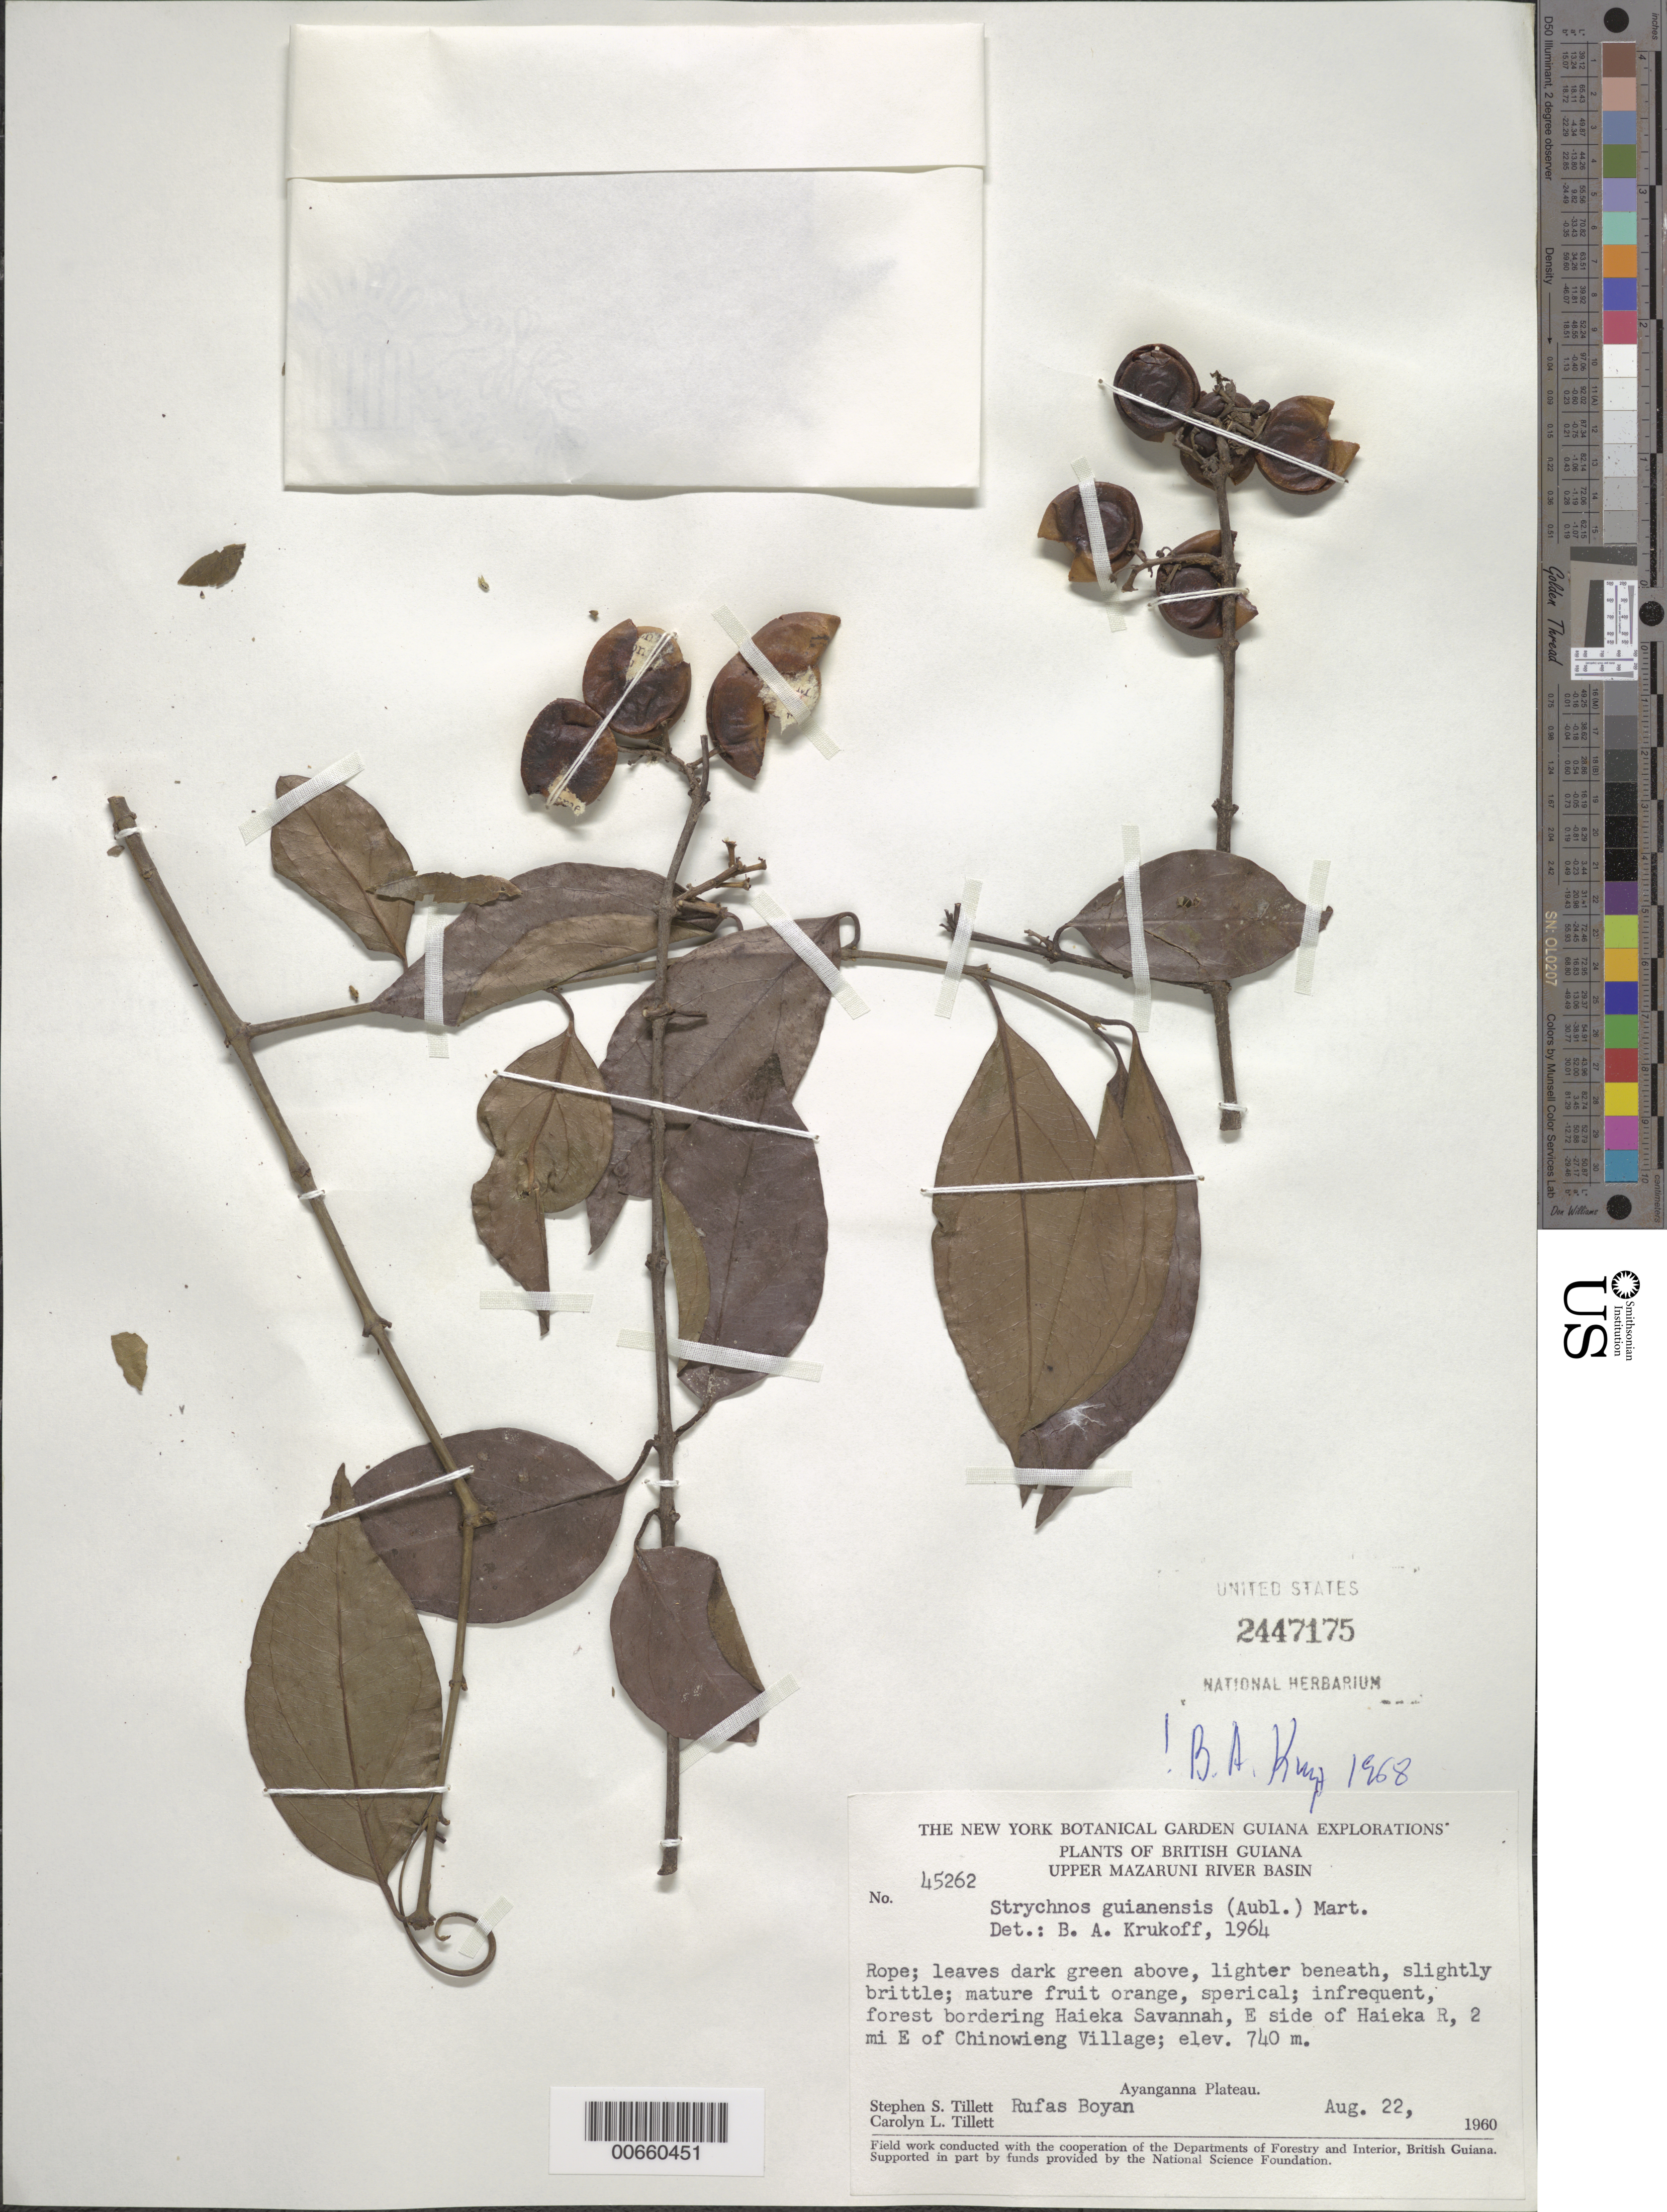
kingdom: Plantae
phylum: Tracheophyta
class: Magnoliopsida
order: Gentianales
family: Loganiaceae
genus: Strychnos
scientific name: Strychnos guianensis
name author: (Aubl.) Mart.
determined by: Krukoff, B. A.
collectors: S. S. Tillett, C. L. Tillett & R. Boyan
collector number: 45262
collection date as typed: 22-Aug-60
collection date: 1960-08-22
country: Guyana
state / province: Cuyuni-Mazaruni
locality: Haieka Savanna, E side of Haieka R., 2 mi. E of Chinowieng Village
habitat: Forest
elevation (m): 740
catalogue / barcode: US 2447175